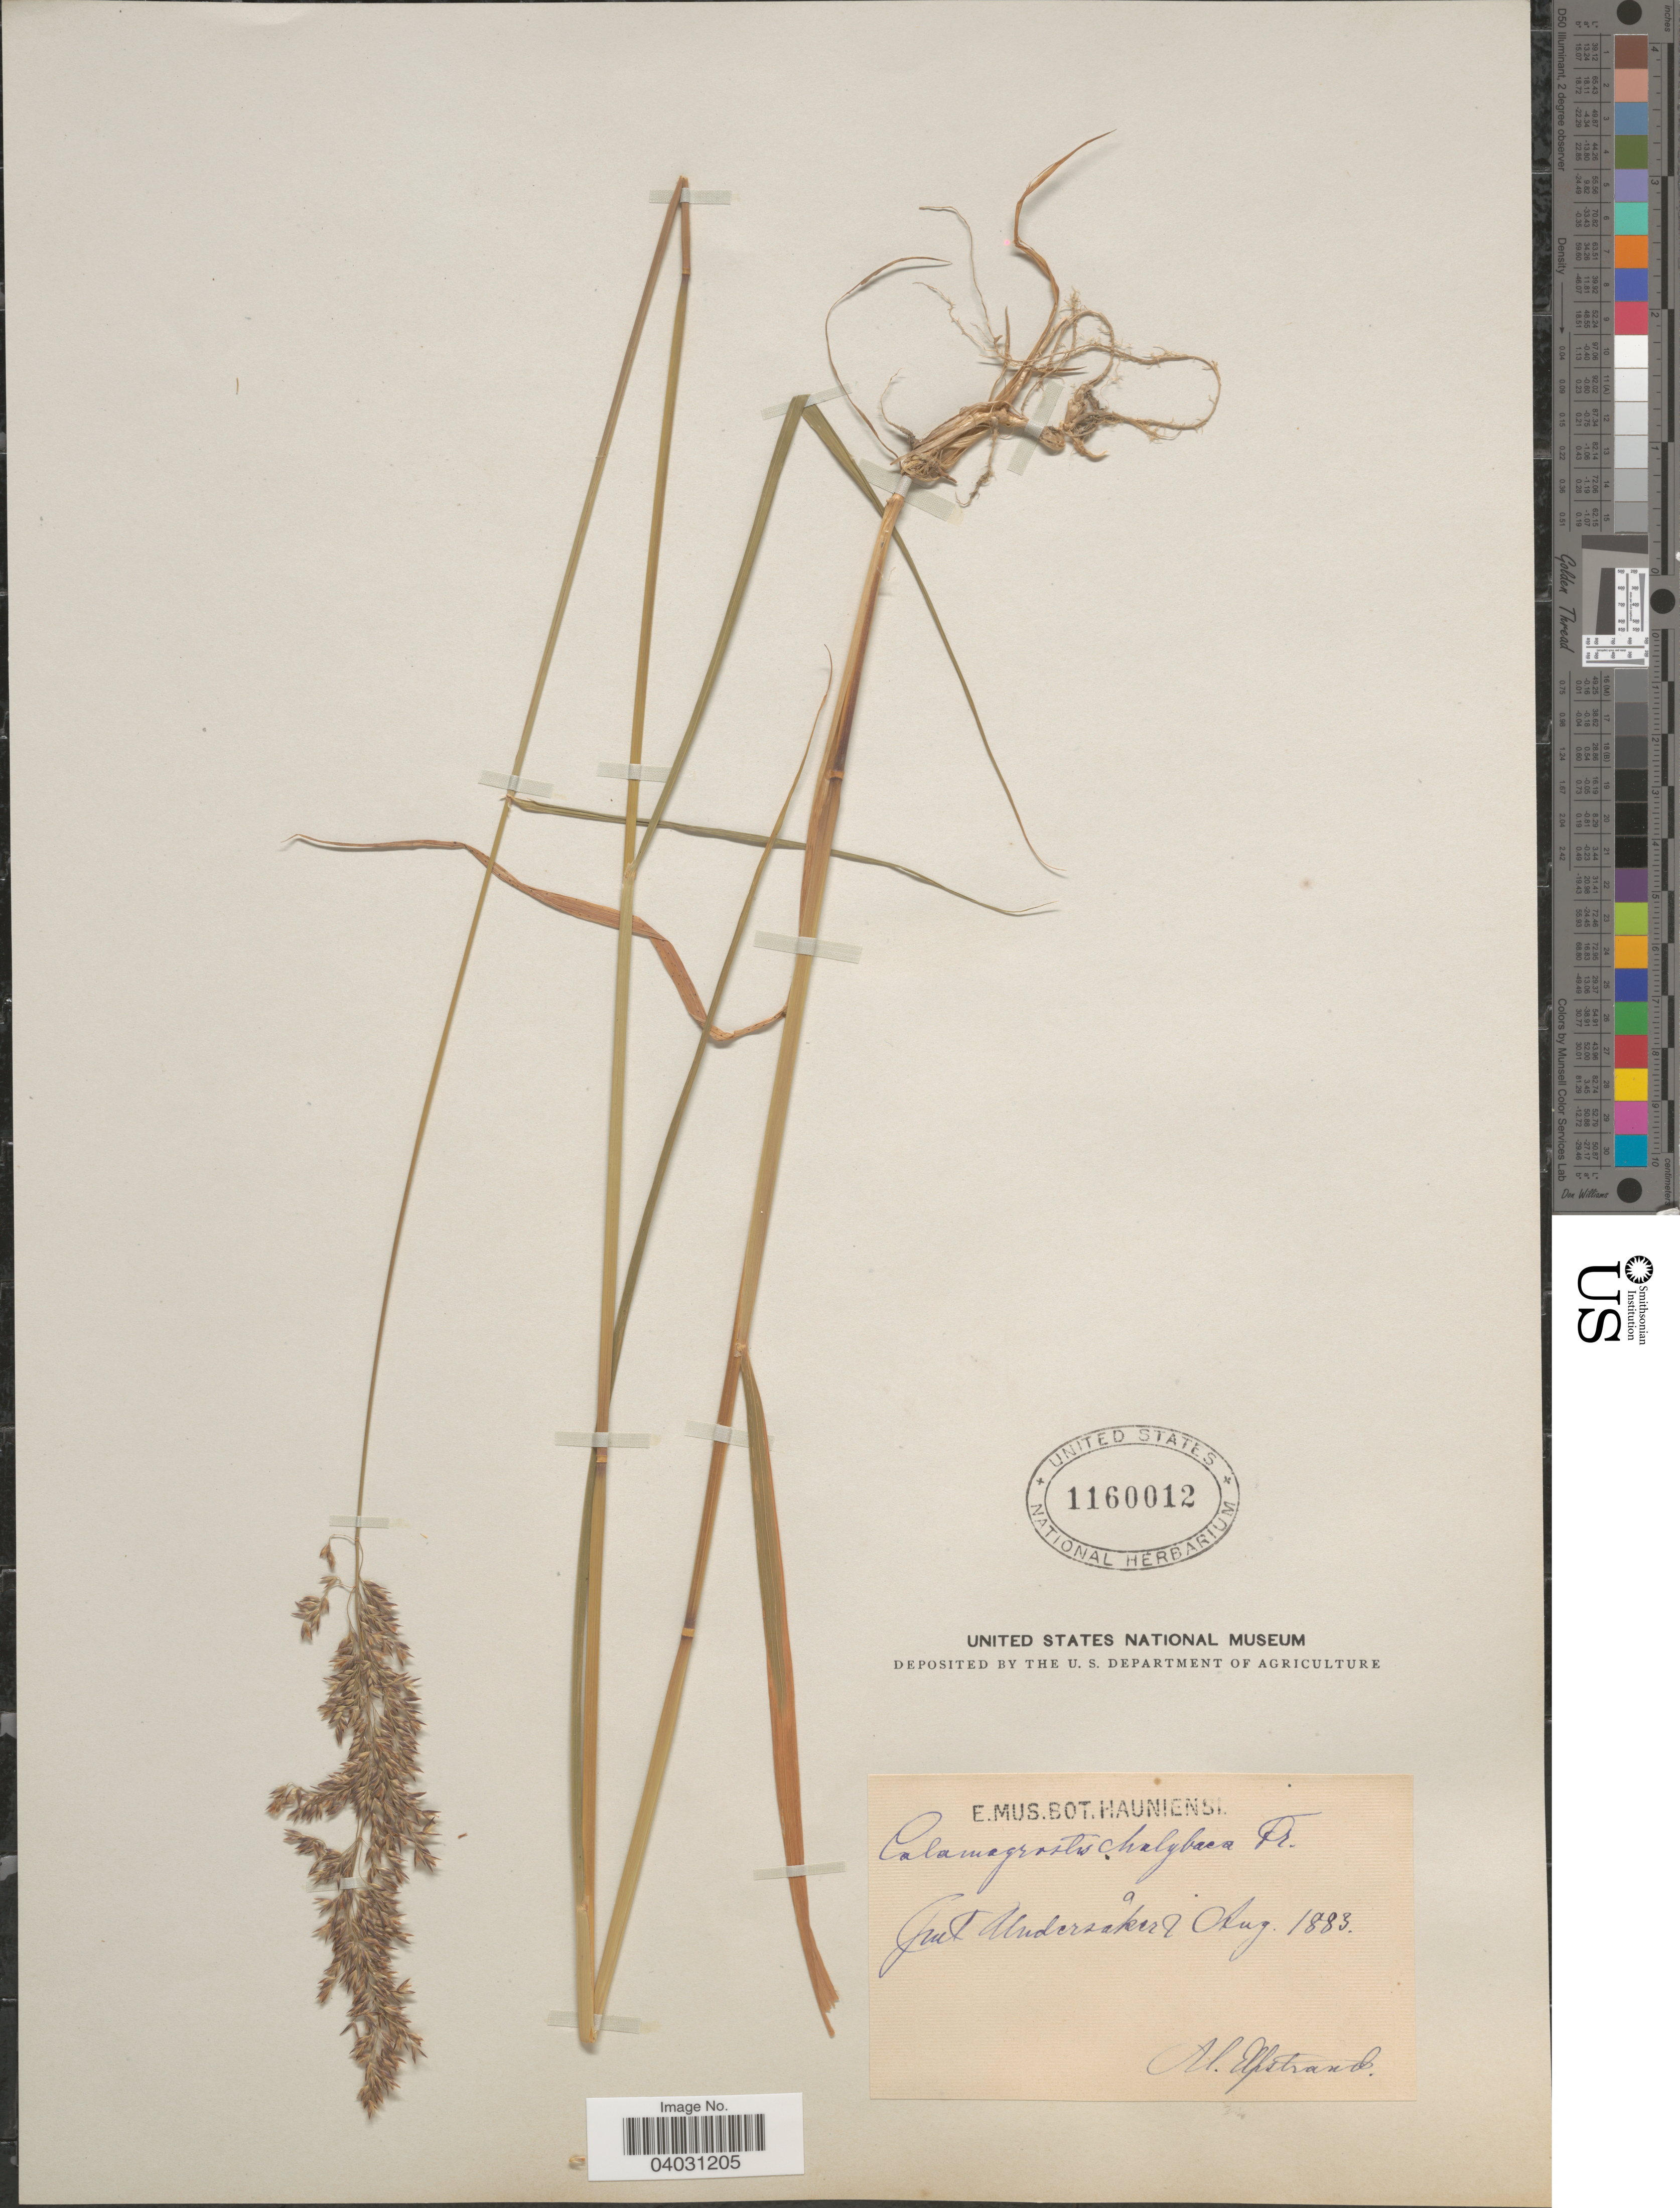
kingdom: Plantae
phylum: Tracheophyta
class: Liliopsida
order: Poales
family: Poaceae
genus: Calamagrostis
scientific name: Calamagrostis chalybaea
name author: Fr. a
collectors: M. Elfstrand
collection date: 1883-08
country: Sweden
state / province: Jämtland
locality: Jmt Undersåker.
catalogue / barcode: US 1160012